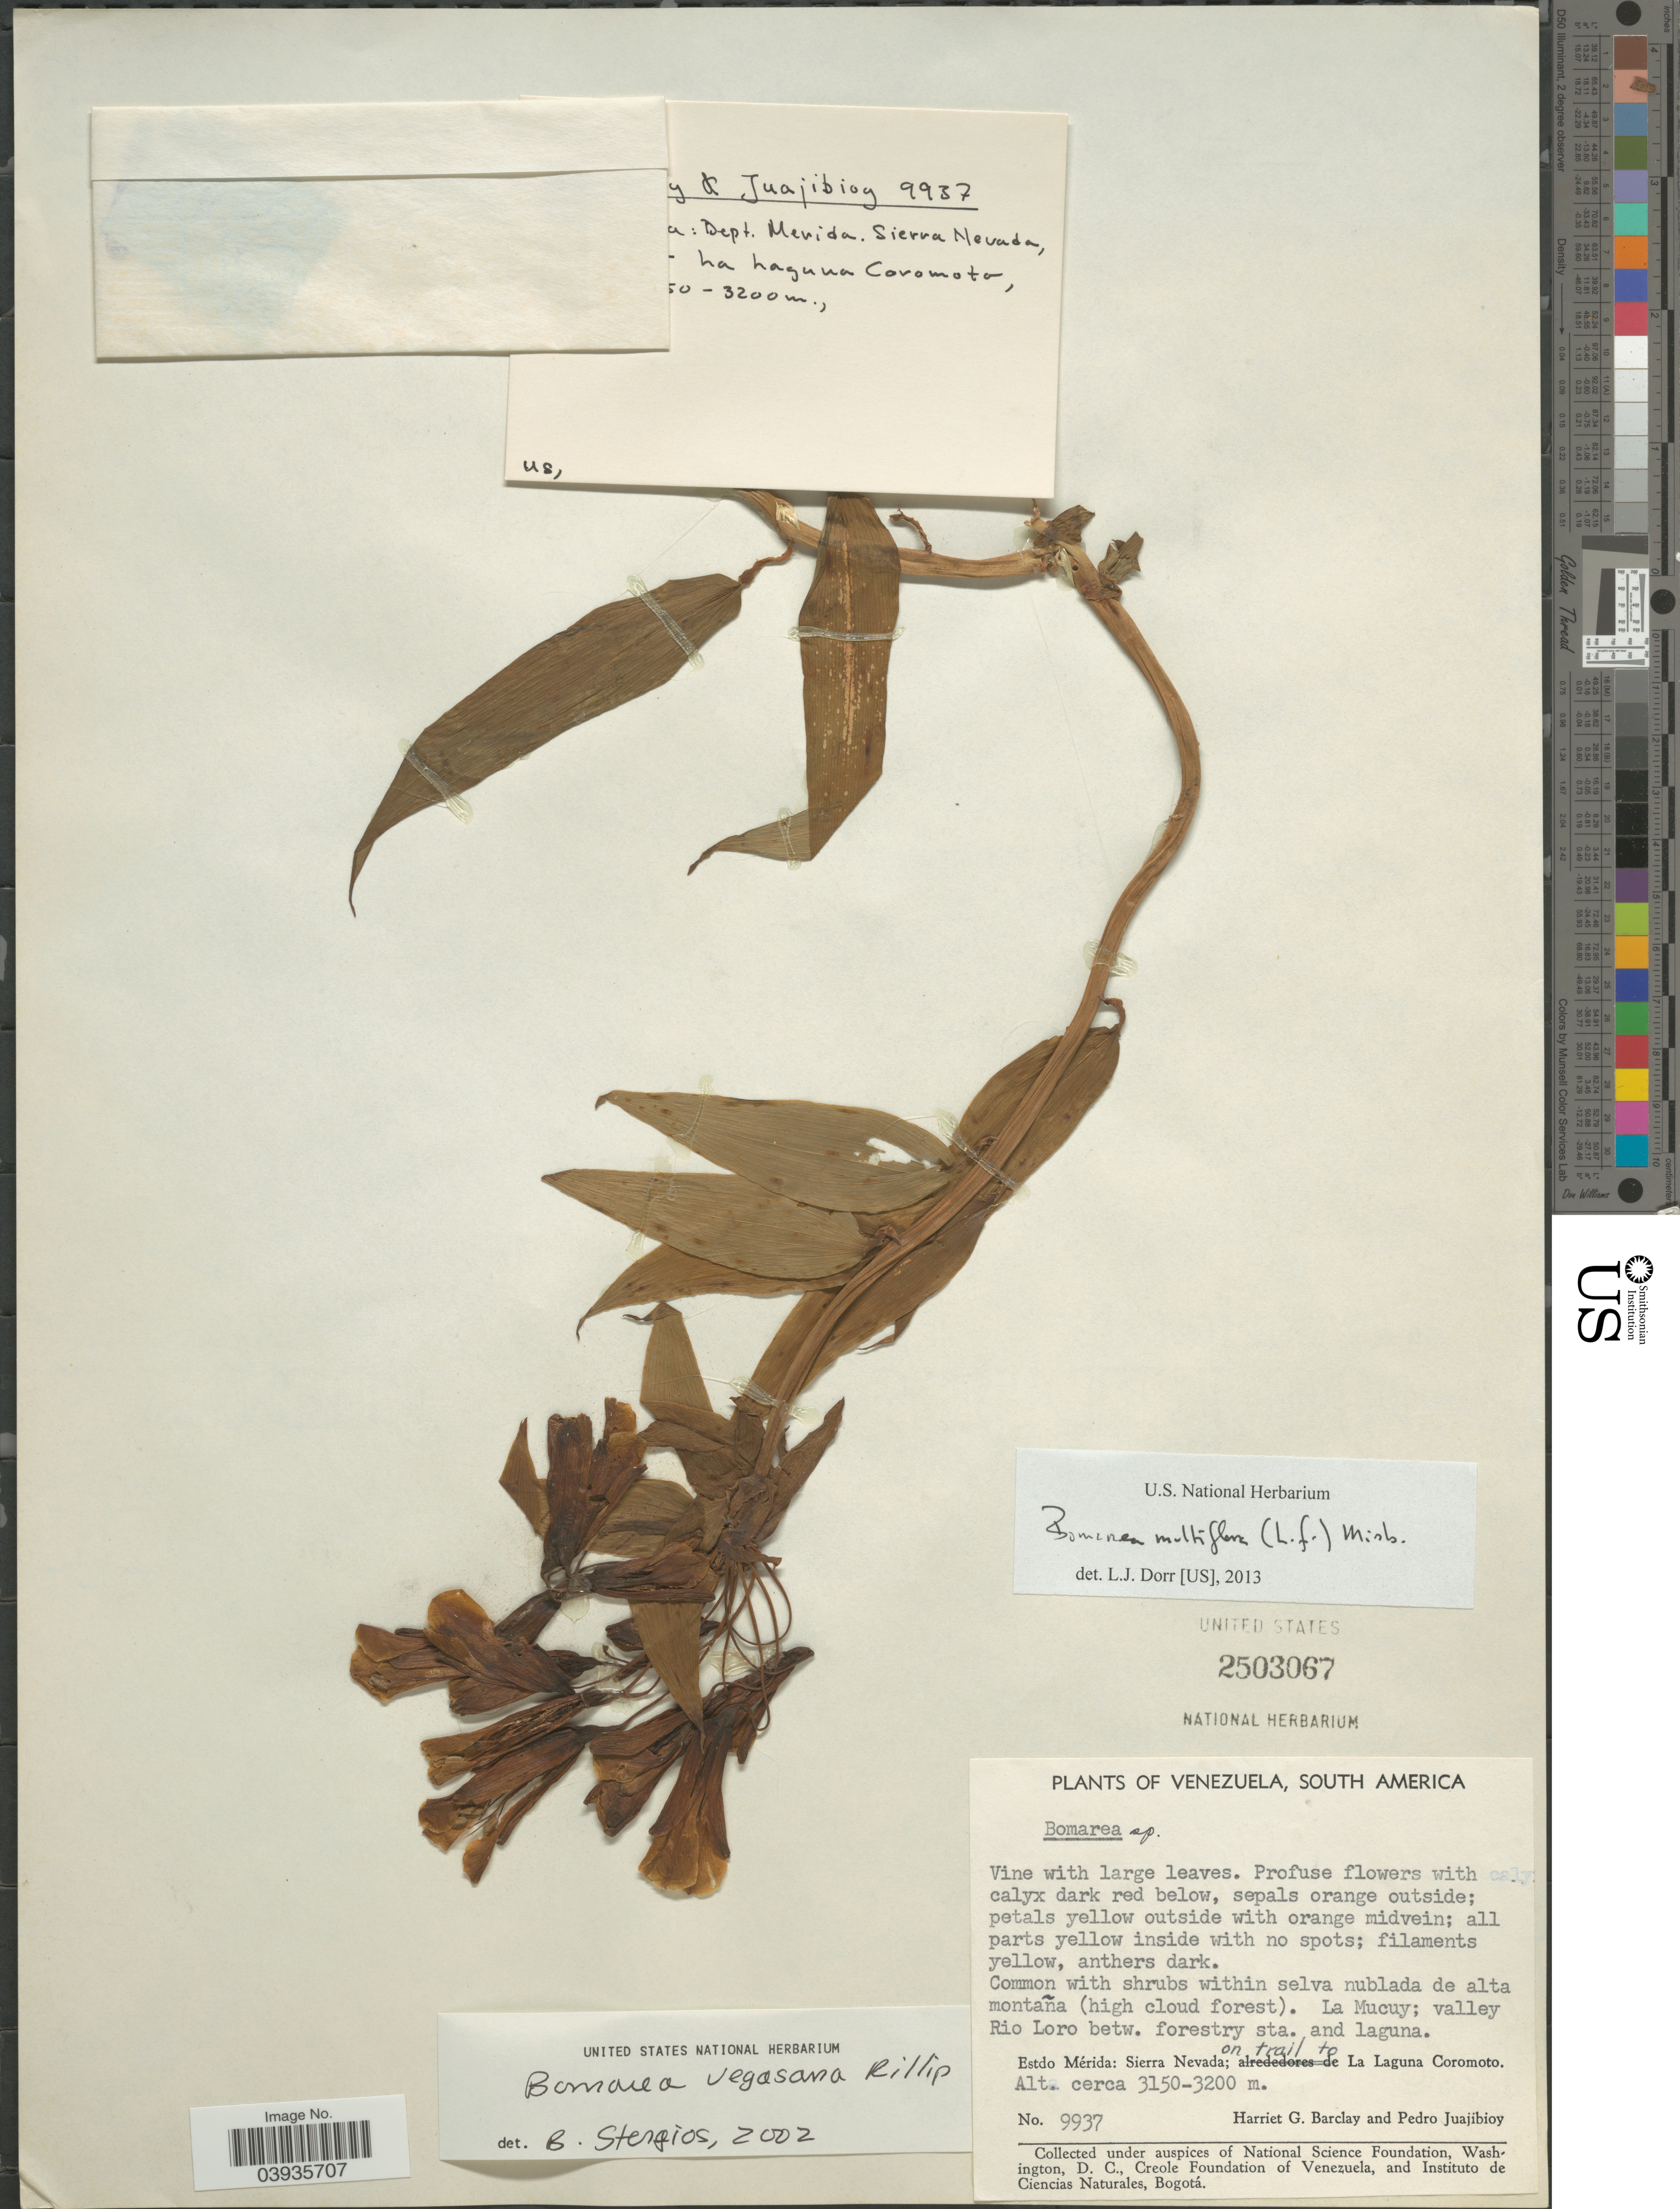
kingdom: Plantae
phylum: Tracheophyta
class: Liliopsida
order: Liliales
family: Alstroemeriaceae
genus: Bomarea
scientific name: Bomarea multiflora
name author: (L. f.) Mirb.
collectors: H. G. Barclay & P. Juajibioy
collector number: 9937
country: Venezuela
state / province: Merida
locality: La Mucuy; valley Rio Loro betw. forestry sta. and laguna. Sierra Nevada; on trail to La Laguna Coromoto.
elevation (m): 3150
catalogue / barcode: US 2503067